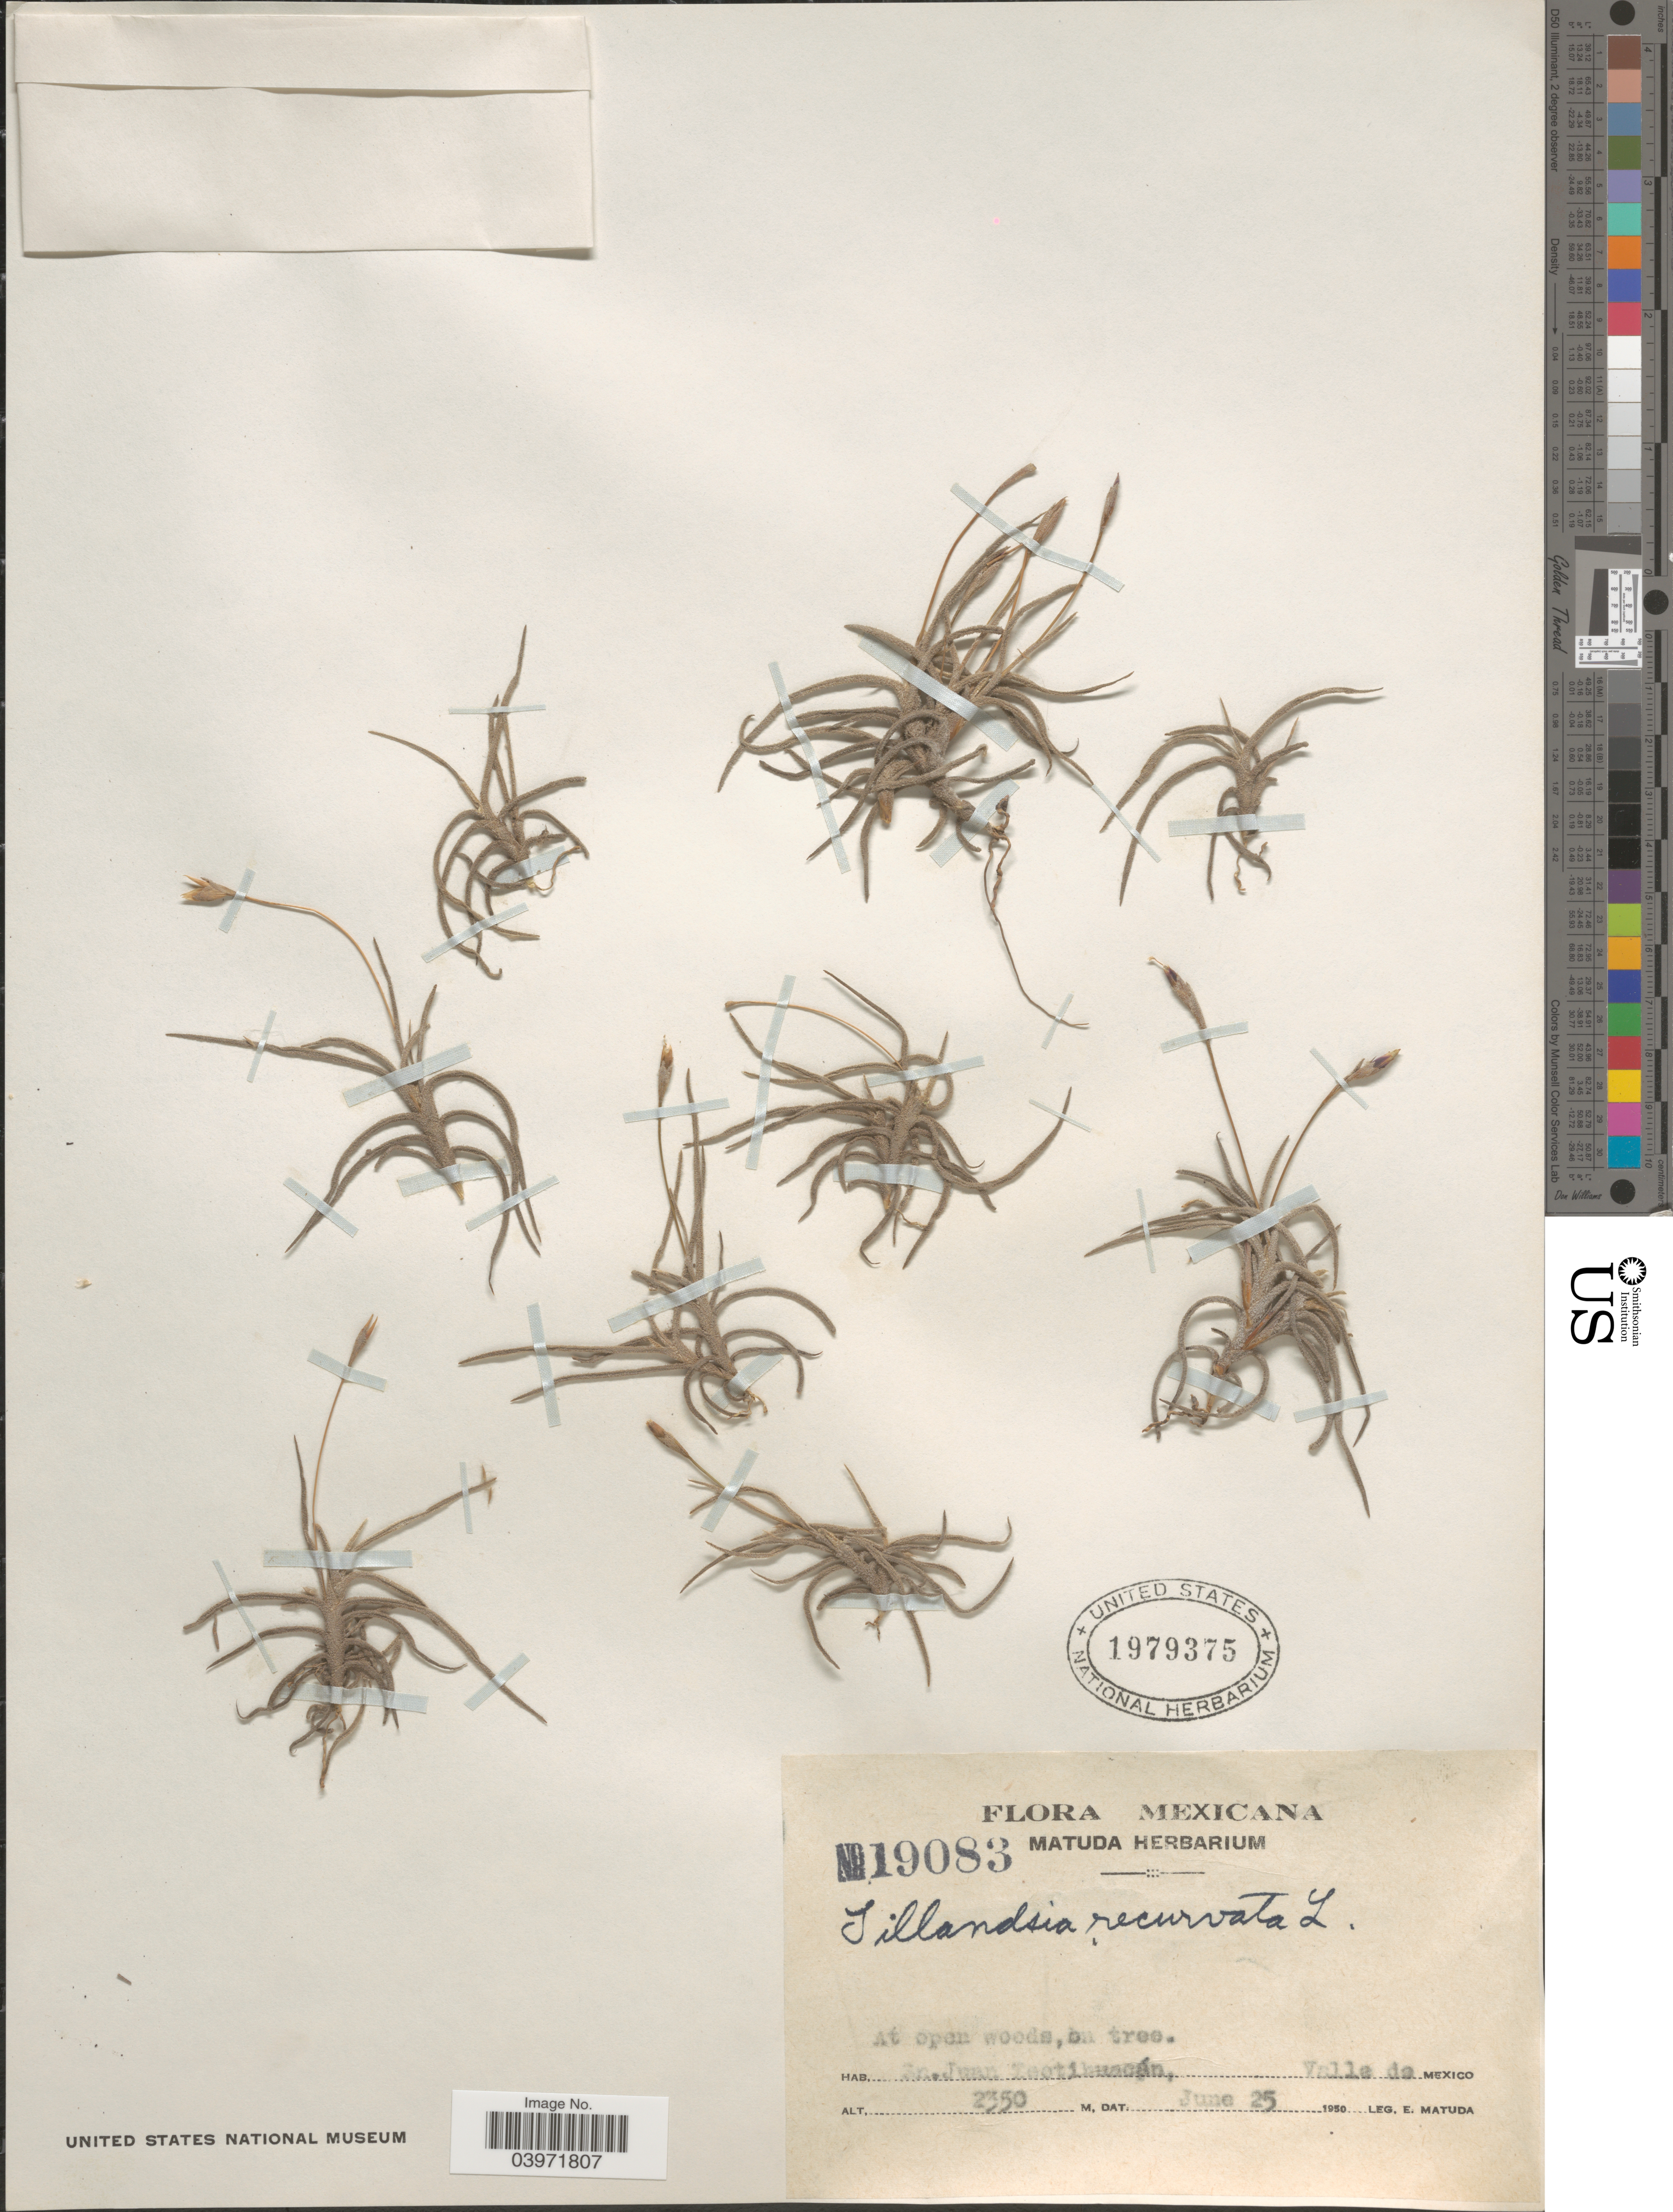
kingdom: Plantae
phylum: Tracheophyta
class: Liliopsida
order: Poales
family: Bromeliaceae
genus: Tillandsia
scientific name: Tillandsia recurvata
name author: L.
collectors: E. Matuda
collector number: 19083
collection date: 1950-06-25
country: Mexico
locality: Sn. Juan Teotihuacán. Valle de Mexico.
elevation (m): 2350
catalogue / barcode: US 1979375